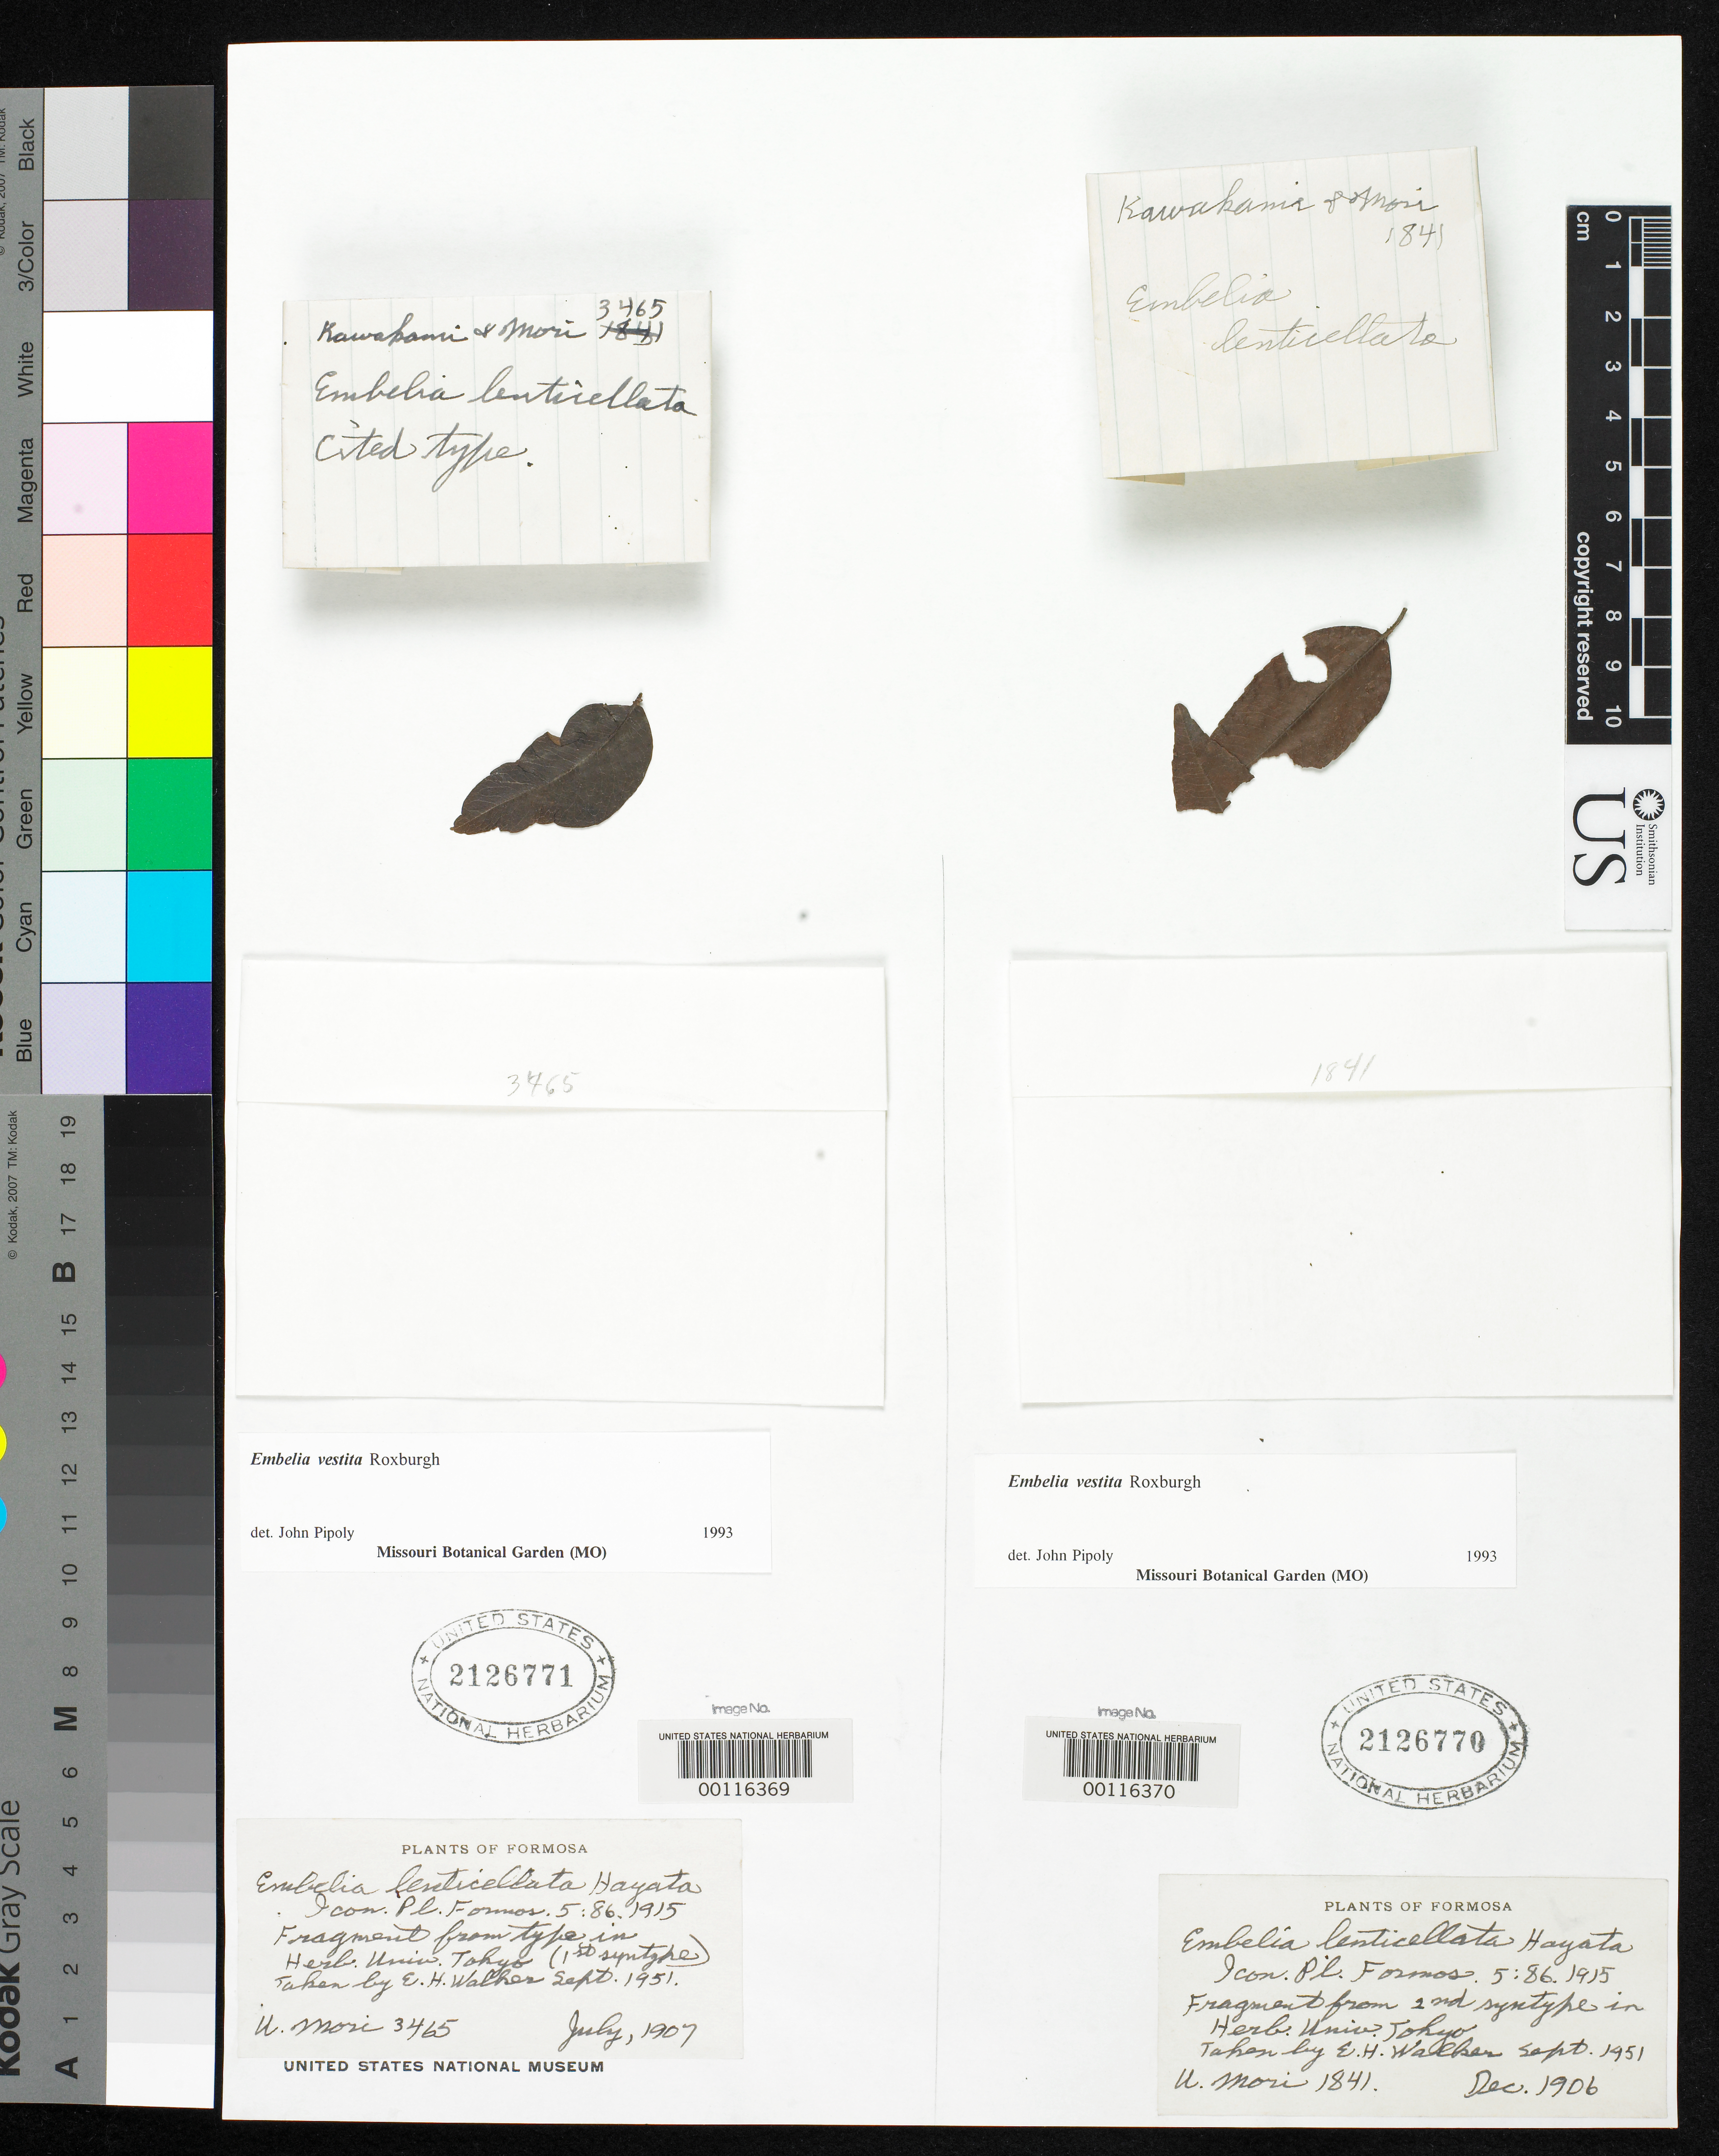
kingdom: Plantae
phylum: Tracheophyta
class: Magnoliopsida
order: Ericales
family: Primulaceae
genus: Embelia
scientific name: Embelia lenticellata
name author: Hayata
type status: Type Fragment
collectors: U. Mori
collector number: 3465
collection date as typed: Jul 1907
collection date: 1907-07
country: Taiwan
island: Taiwan [Formosa]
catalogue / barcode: US 2126771